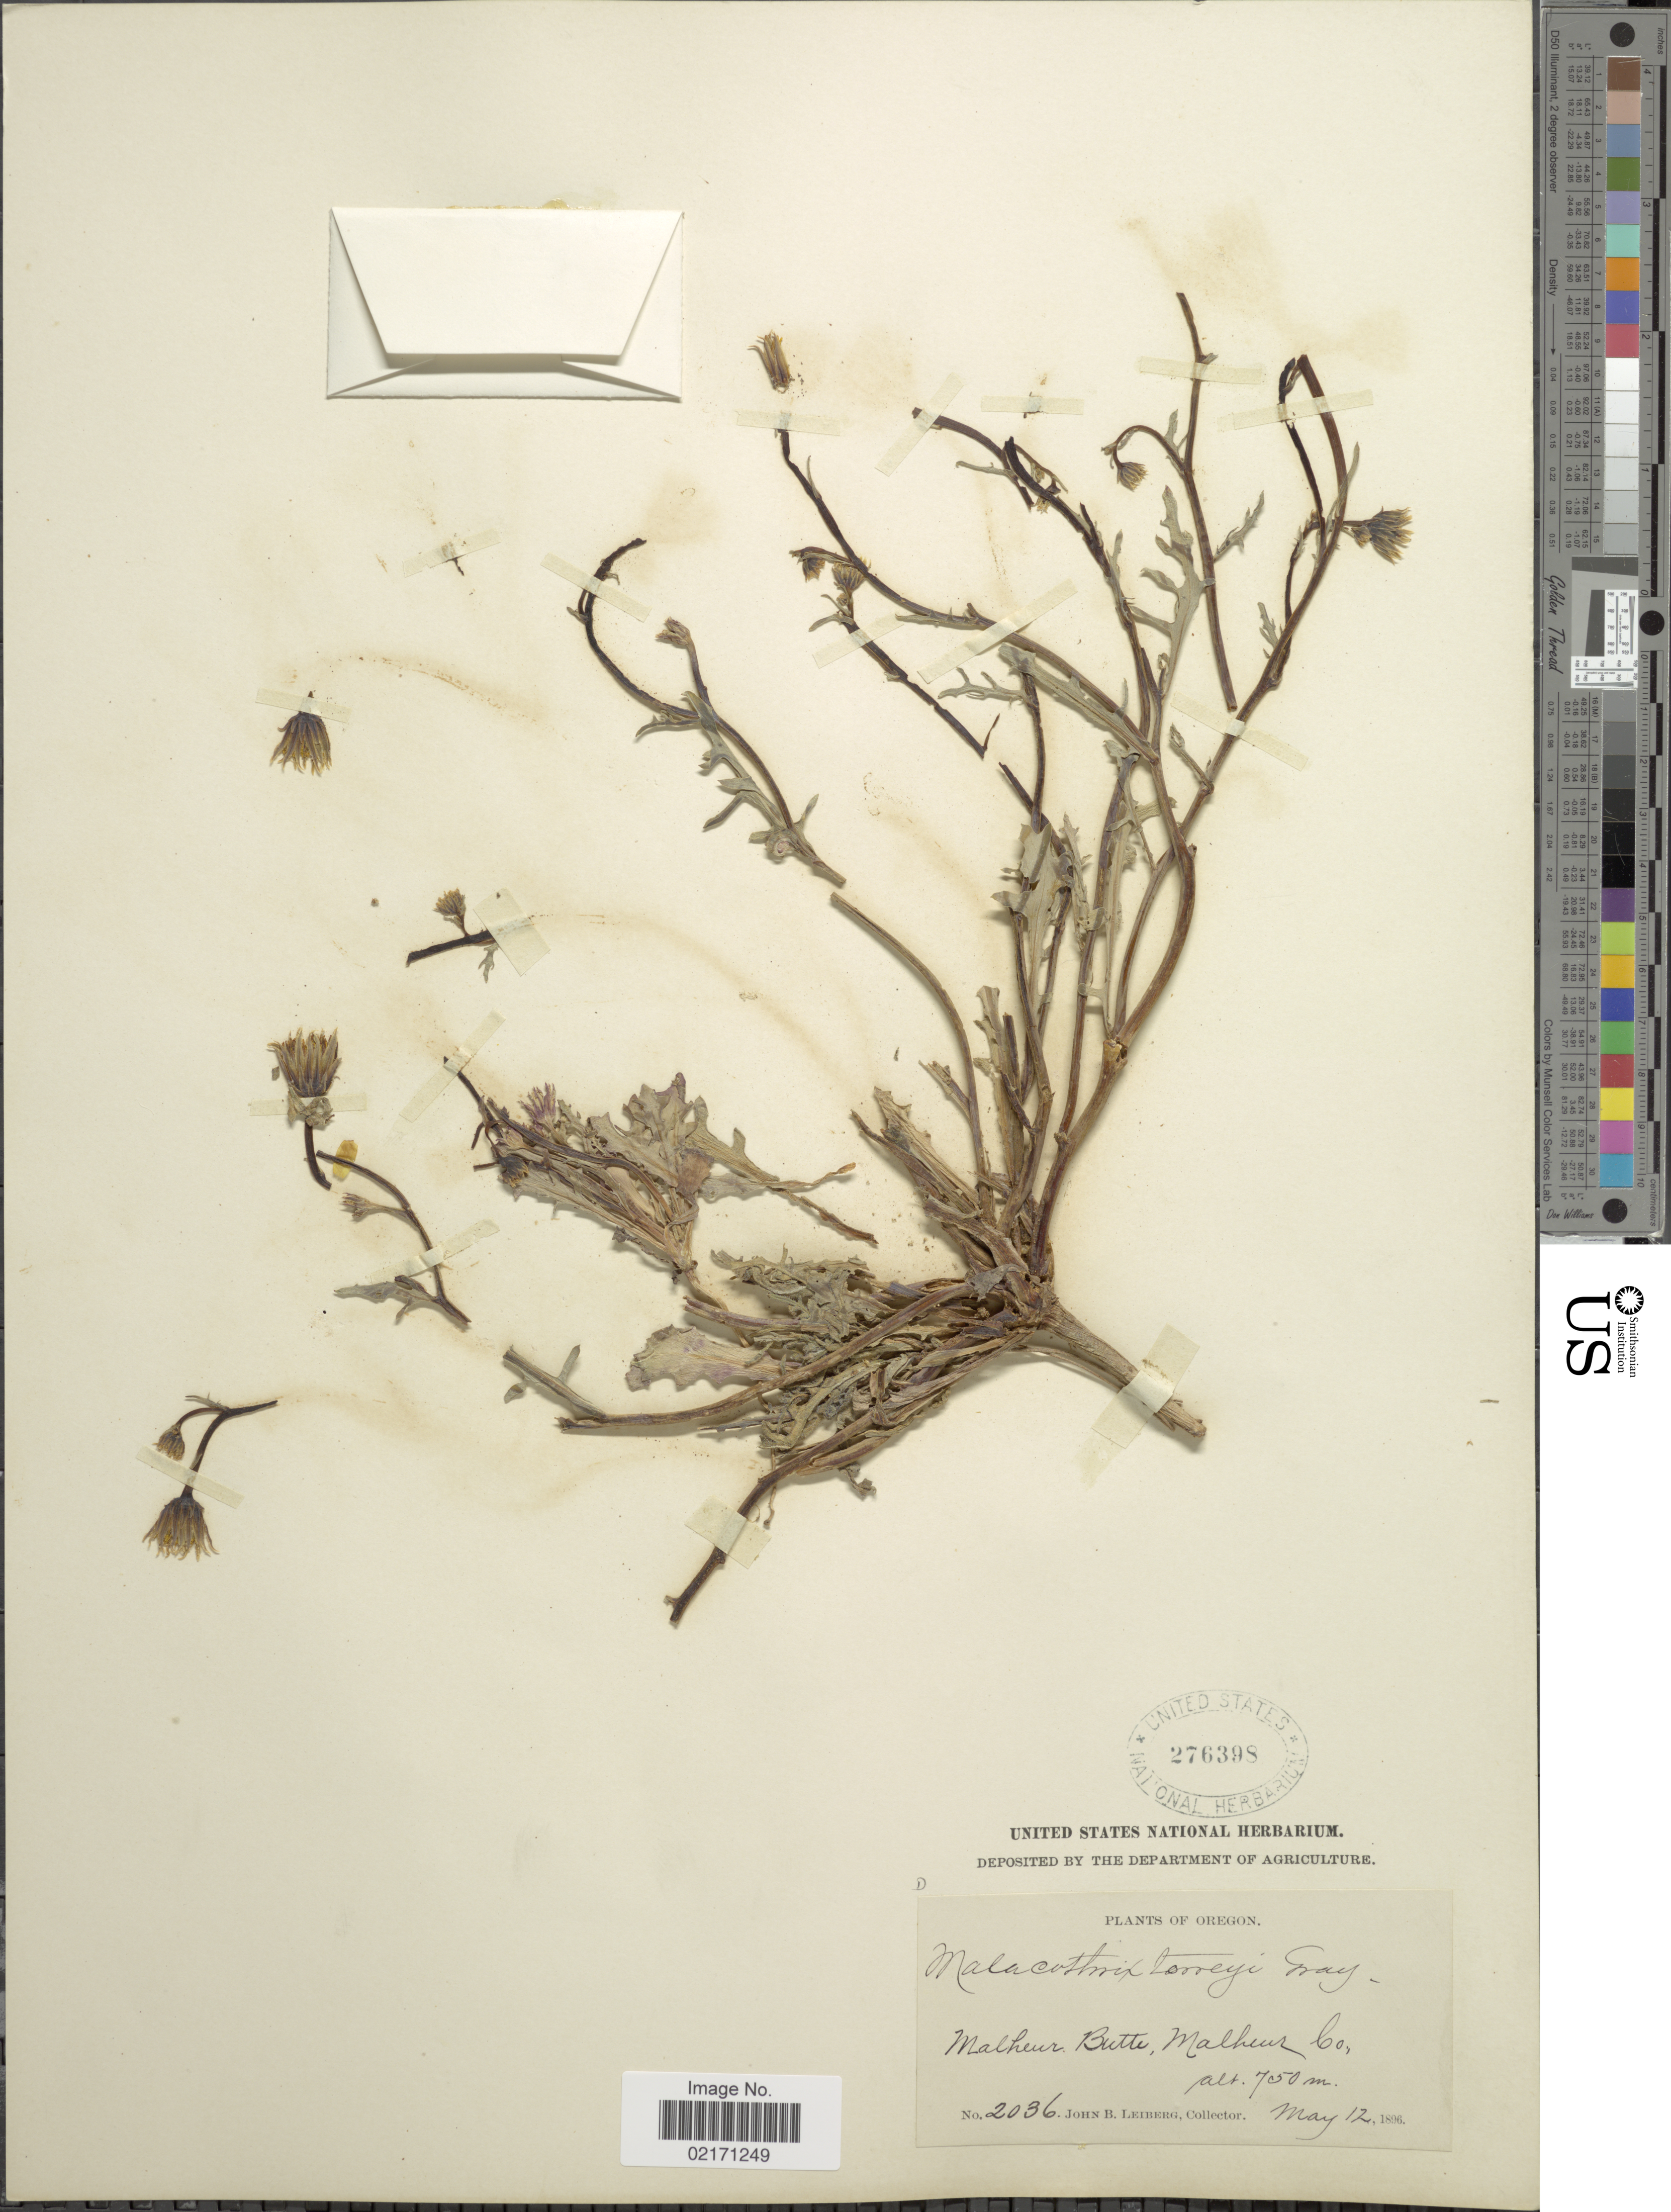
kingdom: Plantae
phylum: Tracheophyta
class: Magnoliopsida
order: Asterales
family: Asteraceae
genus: Malacothrix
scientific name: Malacothrix torreyi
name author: A. Gray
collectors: J. B. Leiberg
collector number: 2036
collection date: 1896-05-12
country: United States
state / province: Oregon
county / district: Malheur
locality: Malheur Butte, Malheur Co.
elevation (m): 750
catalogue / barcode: US 276398